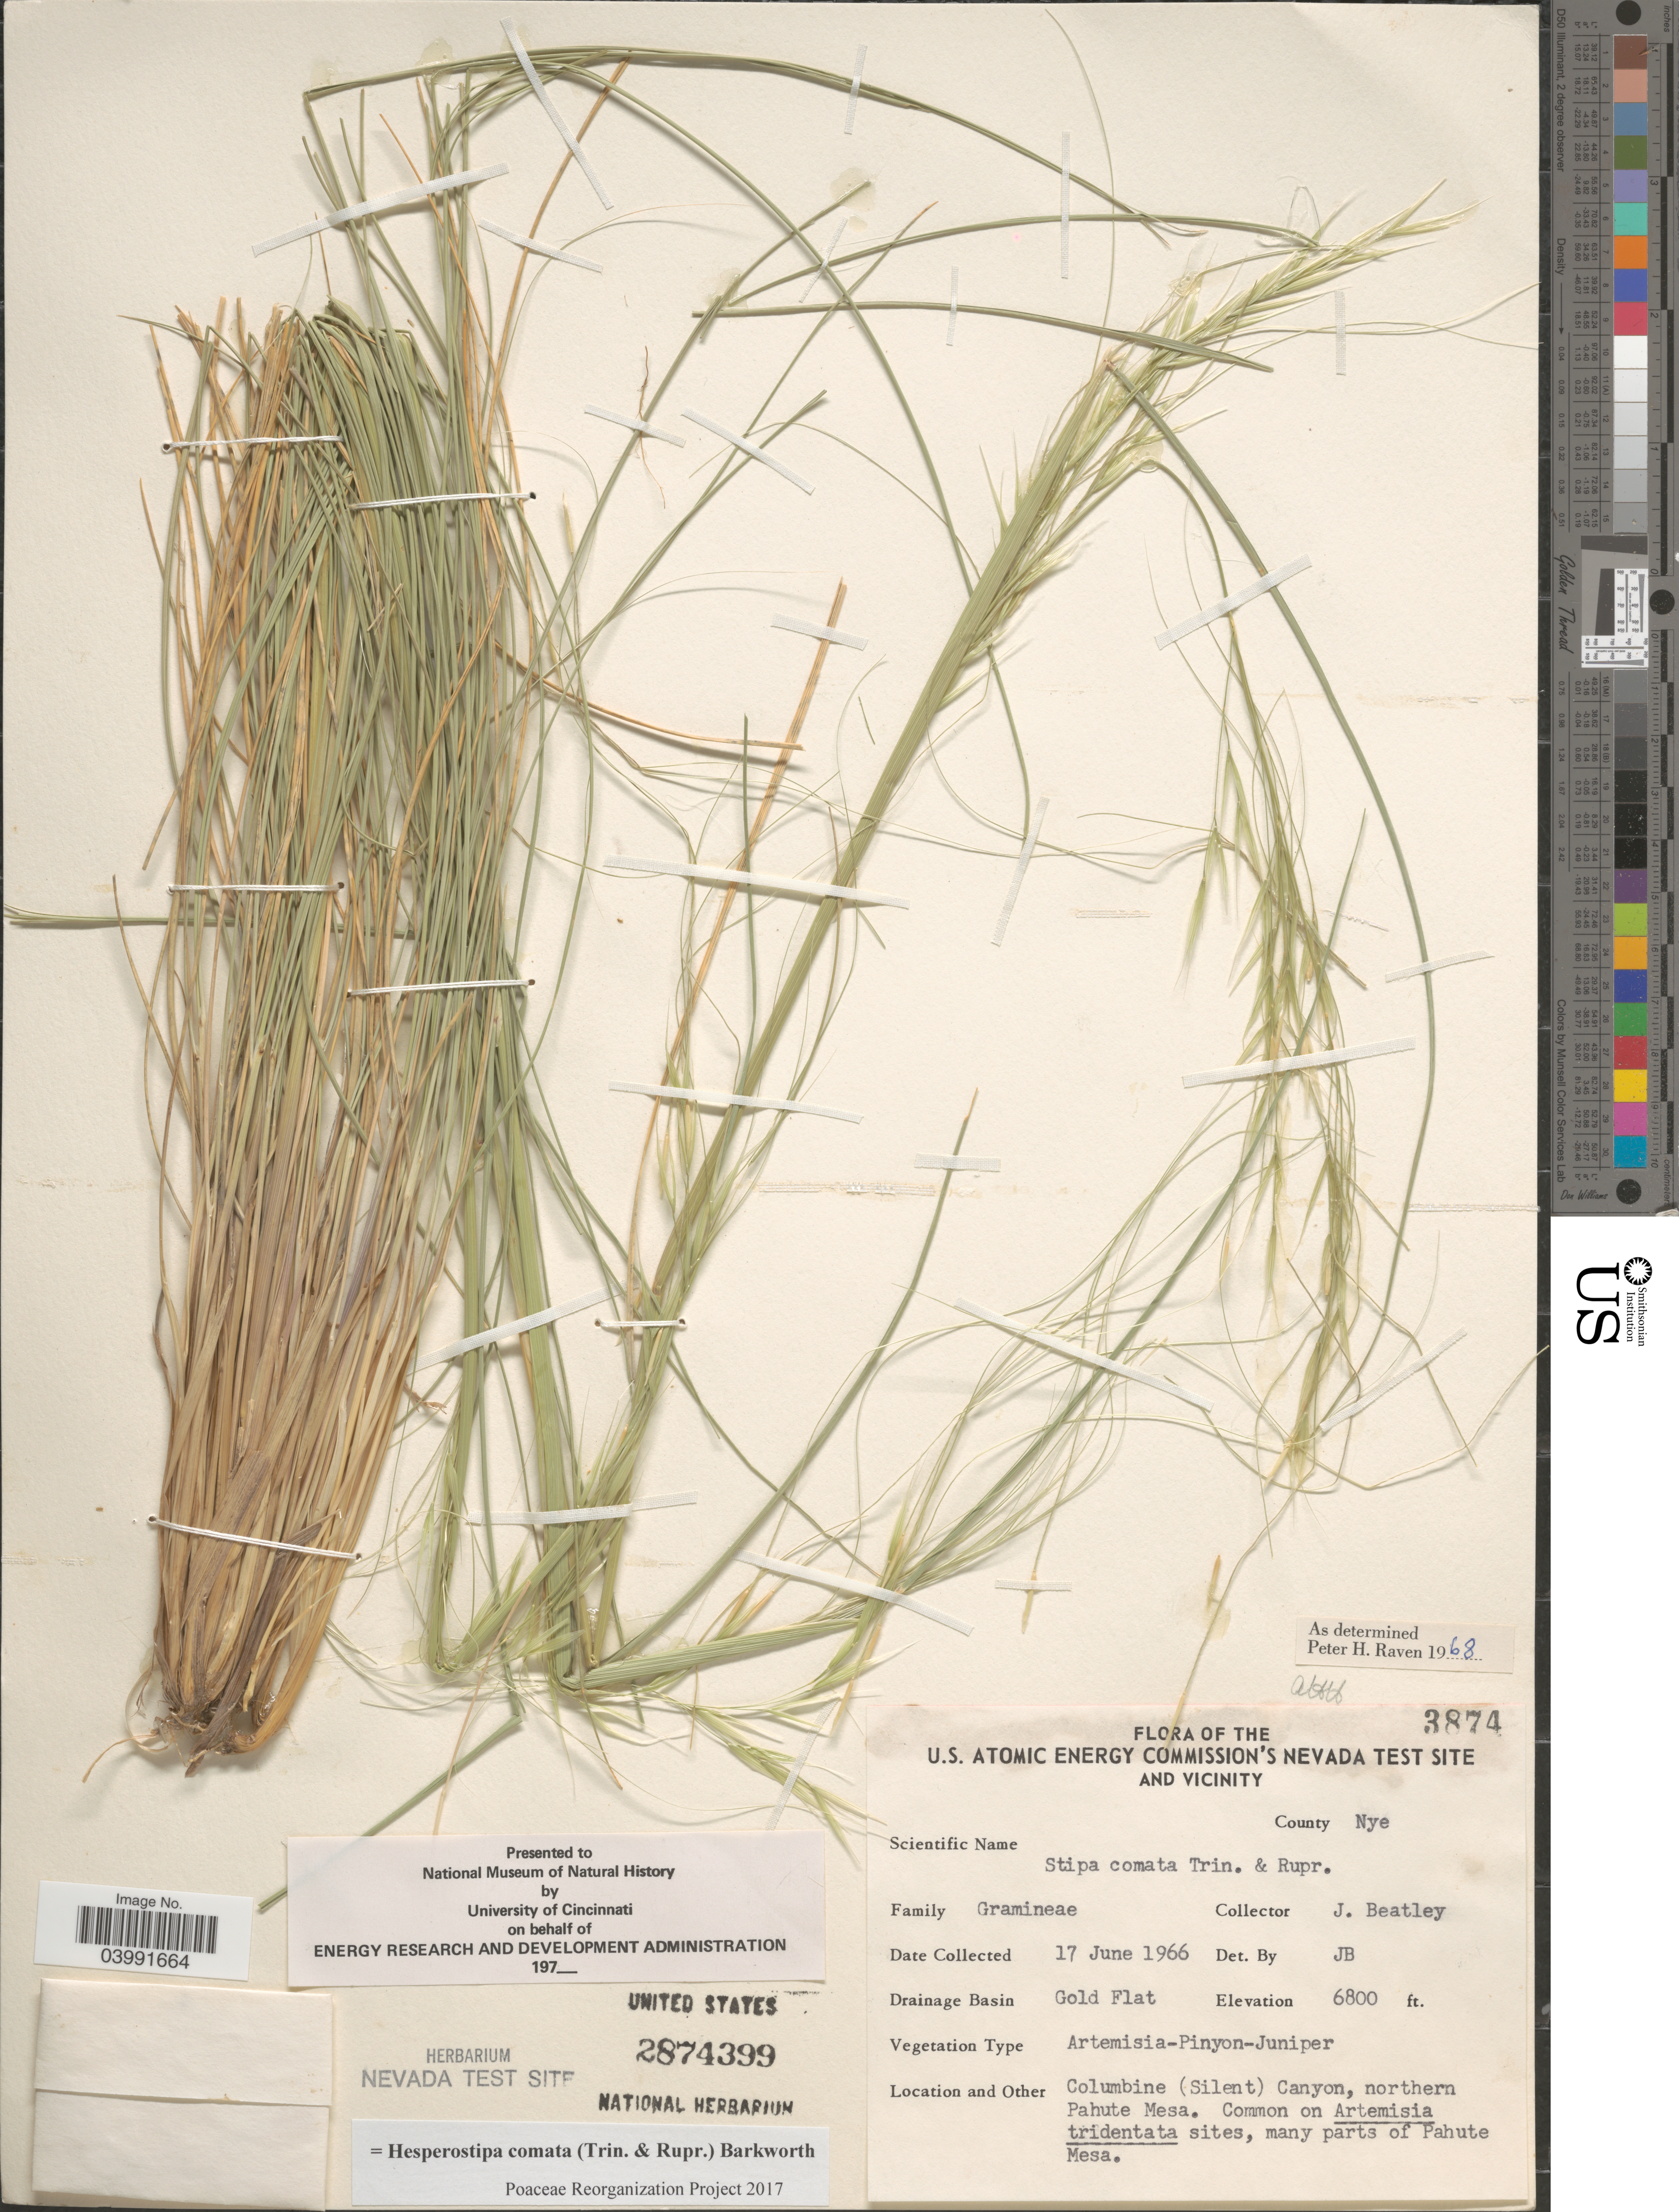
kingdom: Plantae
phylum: Tracheophyta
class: Liliopsida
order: Poales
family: Poaceae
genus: Hesperostipa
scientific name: Hesperostipa comata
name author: (Trin. & Rupr.) Barkworth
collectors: J. C. Beatley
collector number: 3874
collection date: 1966-06-17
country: United States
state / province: Nevada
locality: The U.S.A. Atomic Energy Commission's Nevada Test Site and vicinity. County Nye. Drainage Basin Gold Flat. Columbine (Silent) Canyon, northern Pahute Mesa.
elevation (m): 2073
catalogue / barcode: US 2874399